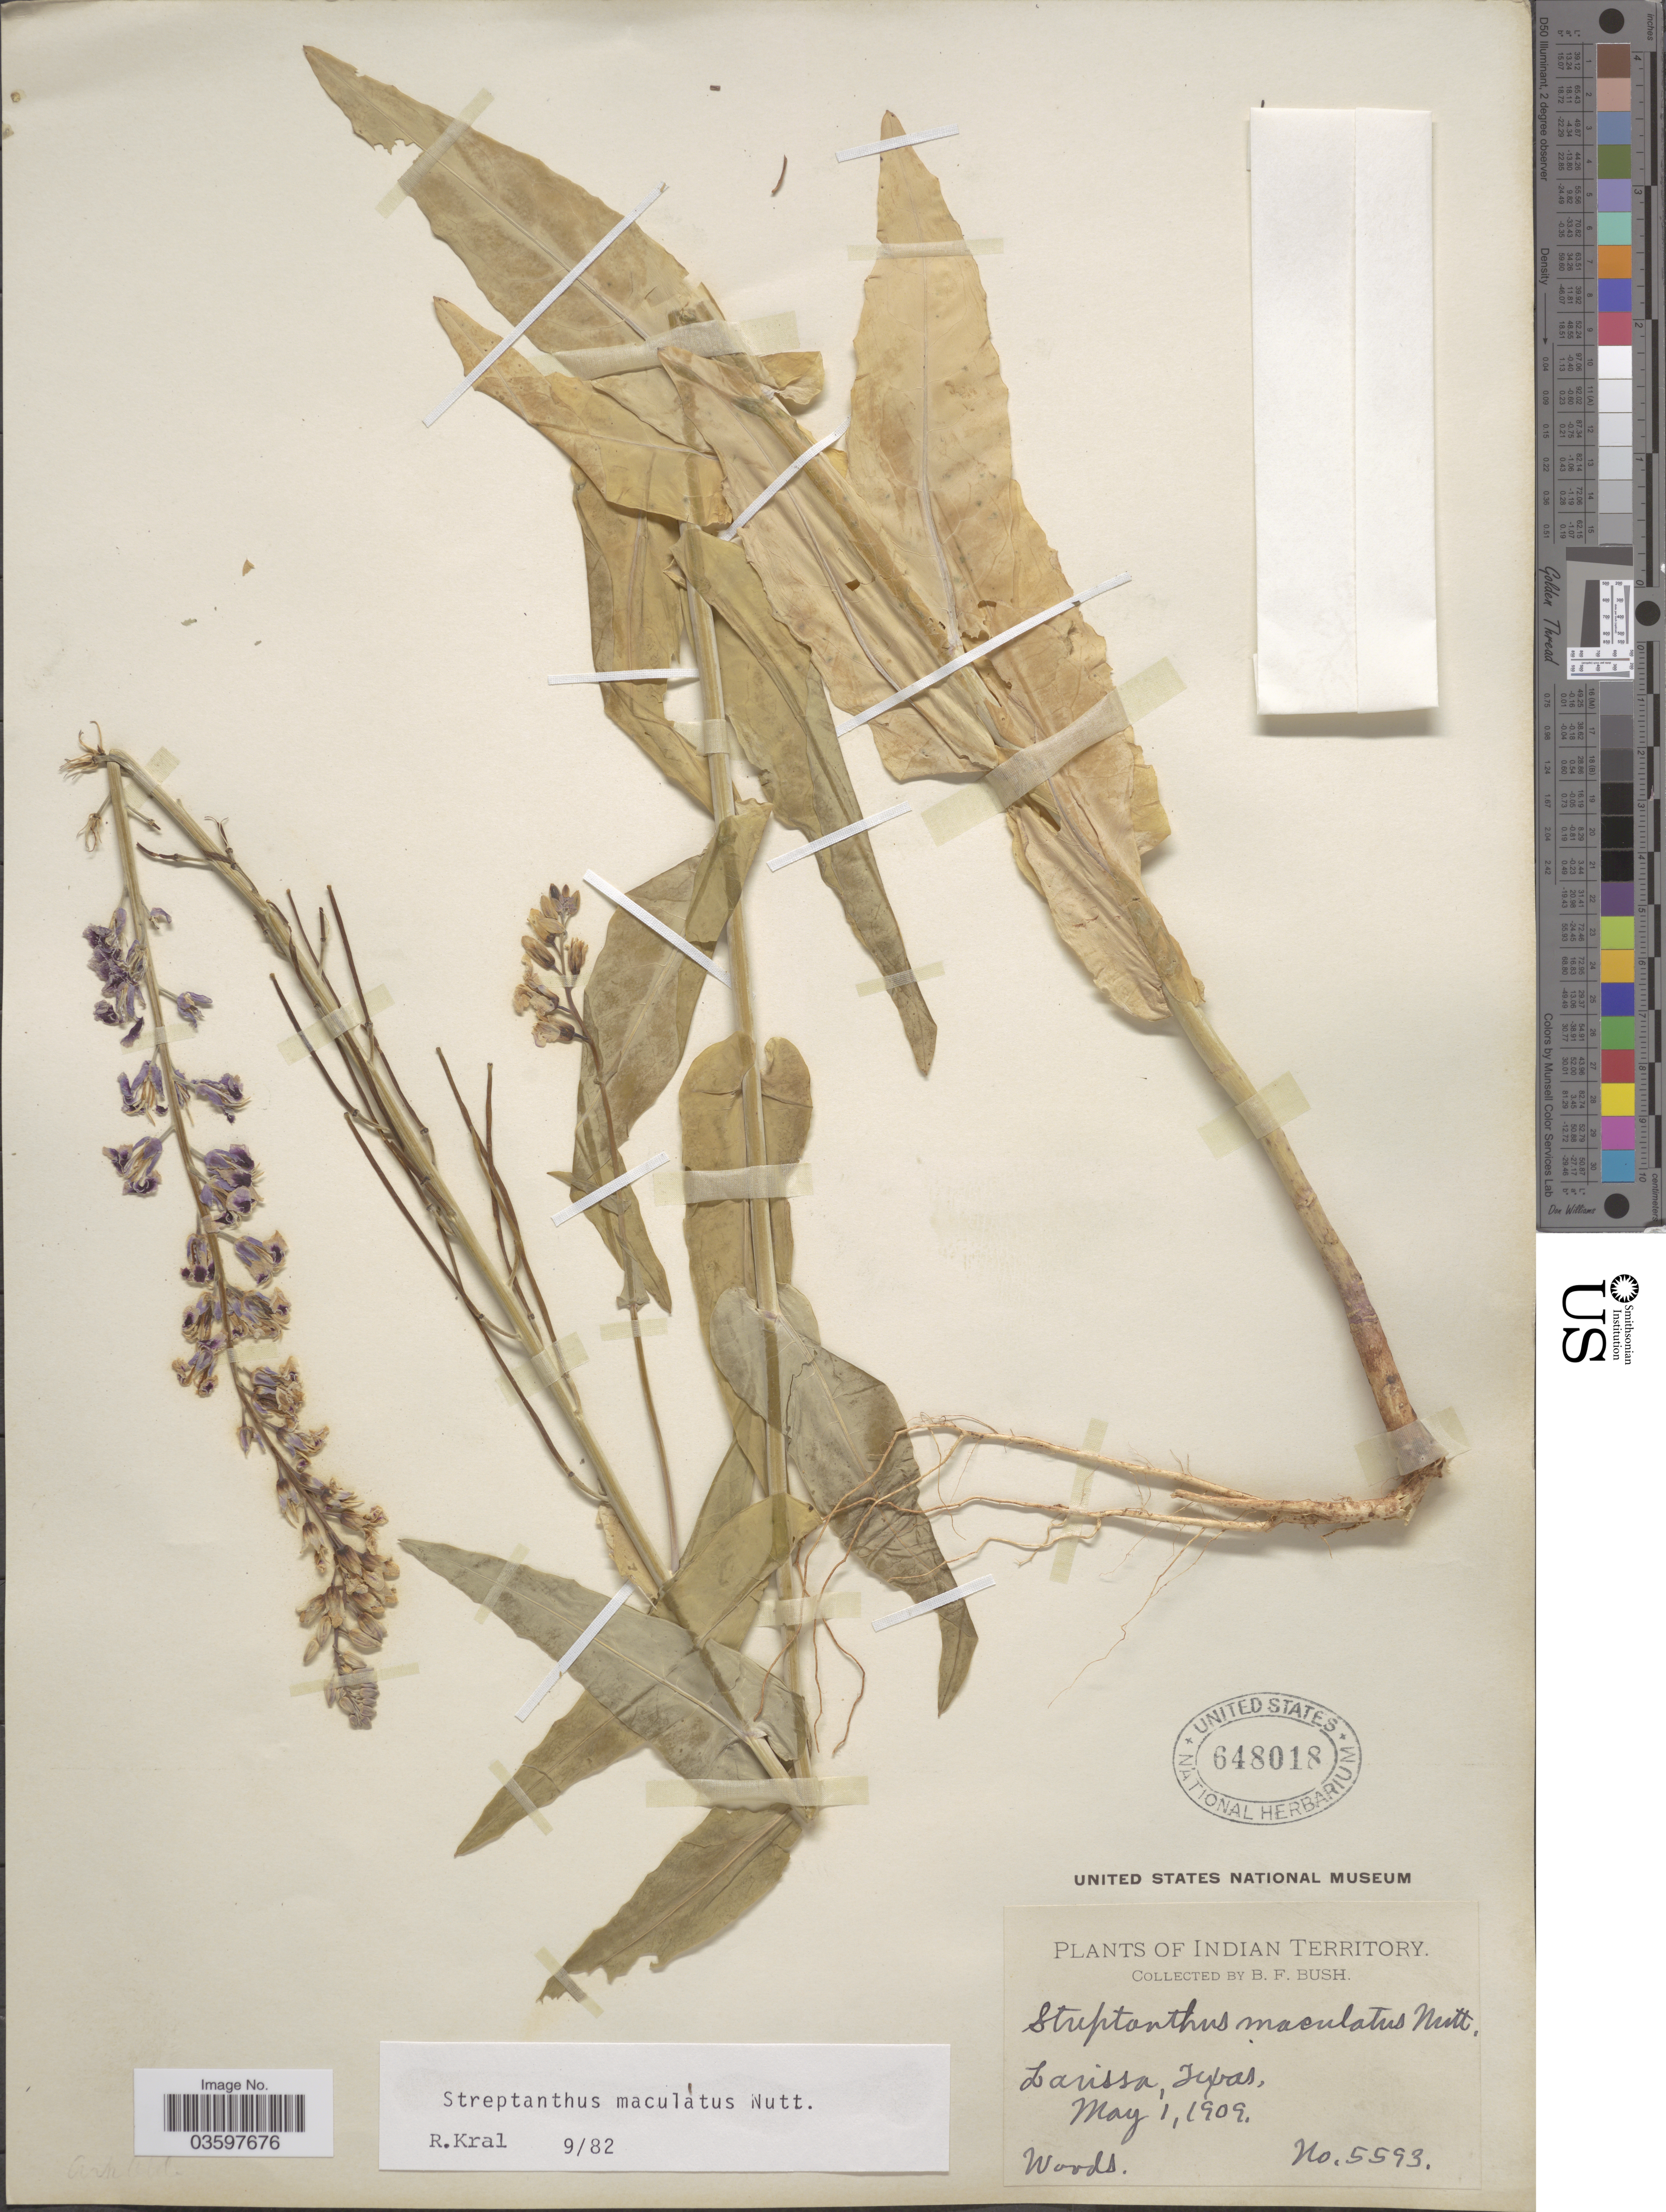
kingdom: Plantae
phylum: Tracheophyta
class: Magnoliopsida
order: Brassicales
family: Brassicaceae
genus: Streptanthus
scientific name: Streptanthus maculatus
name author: Nutt.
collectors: B. F. Bush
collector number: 5593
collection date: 1909-05-01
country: United States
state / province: Texas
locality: Indian Territory. Larissa.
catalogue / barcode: US 648018